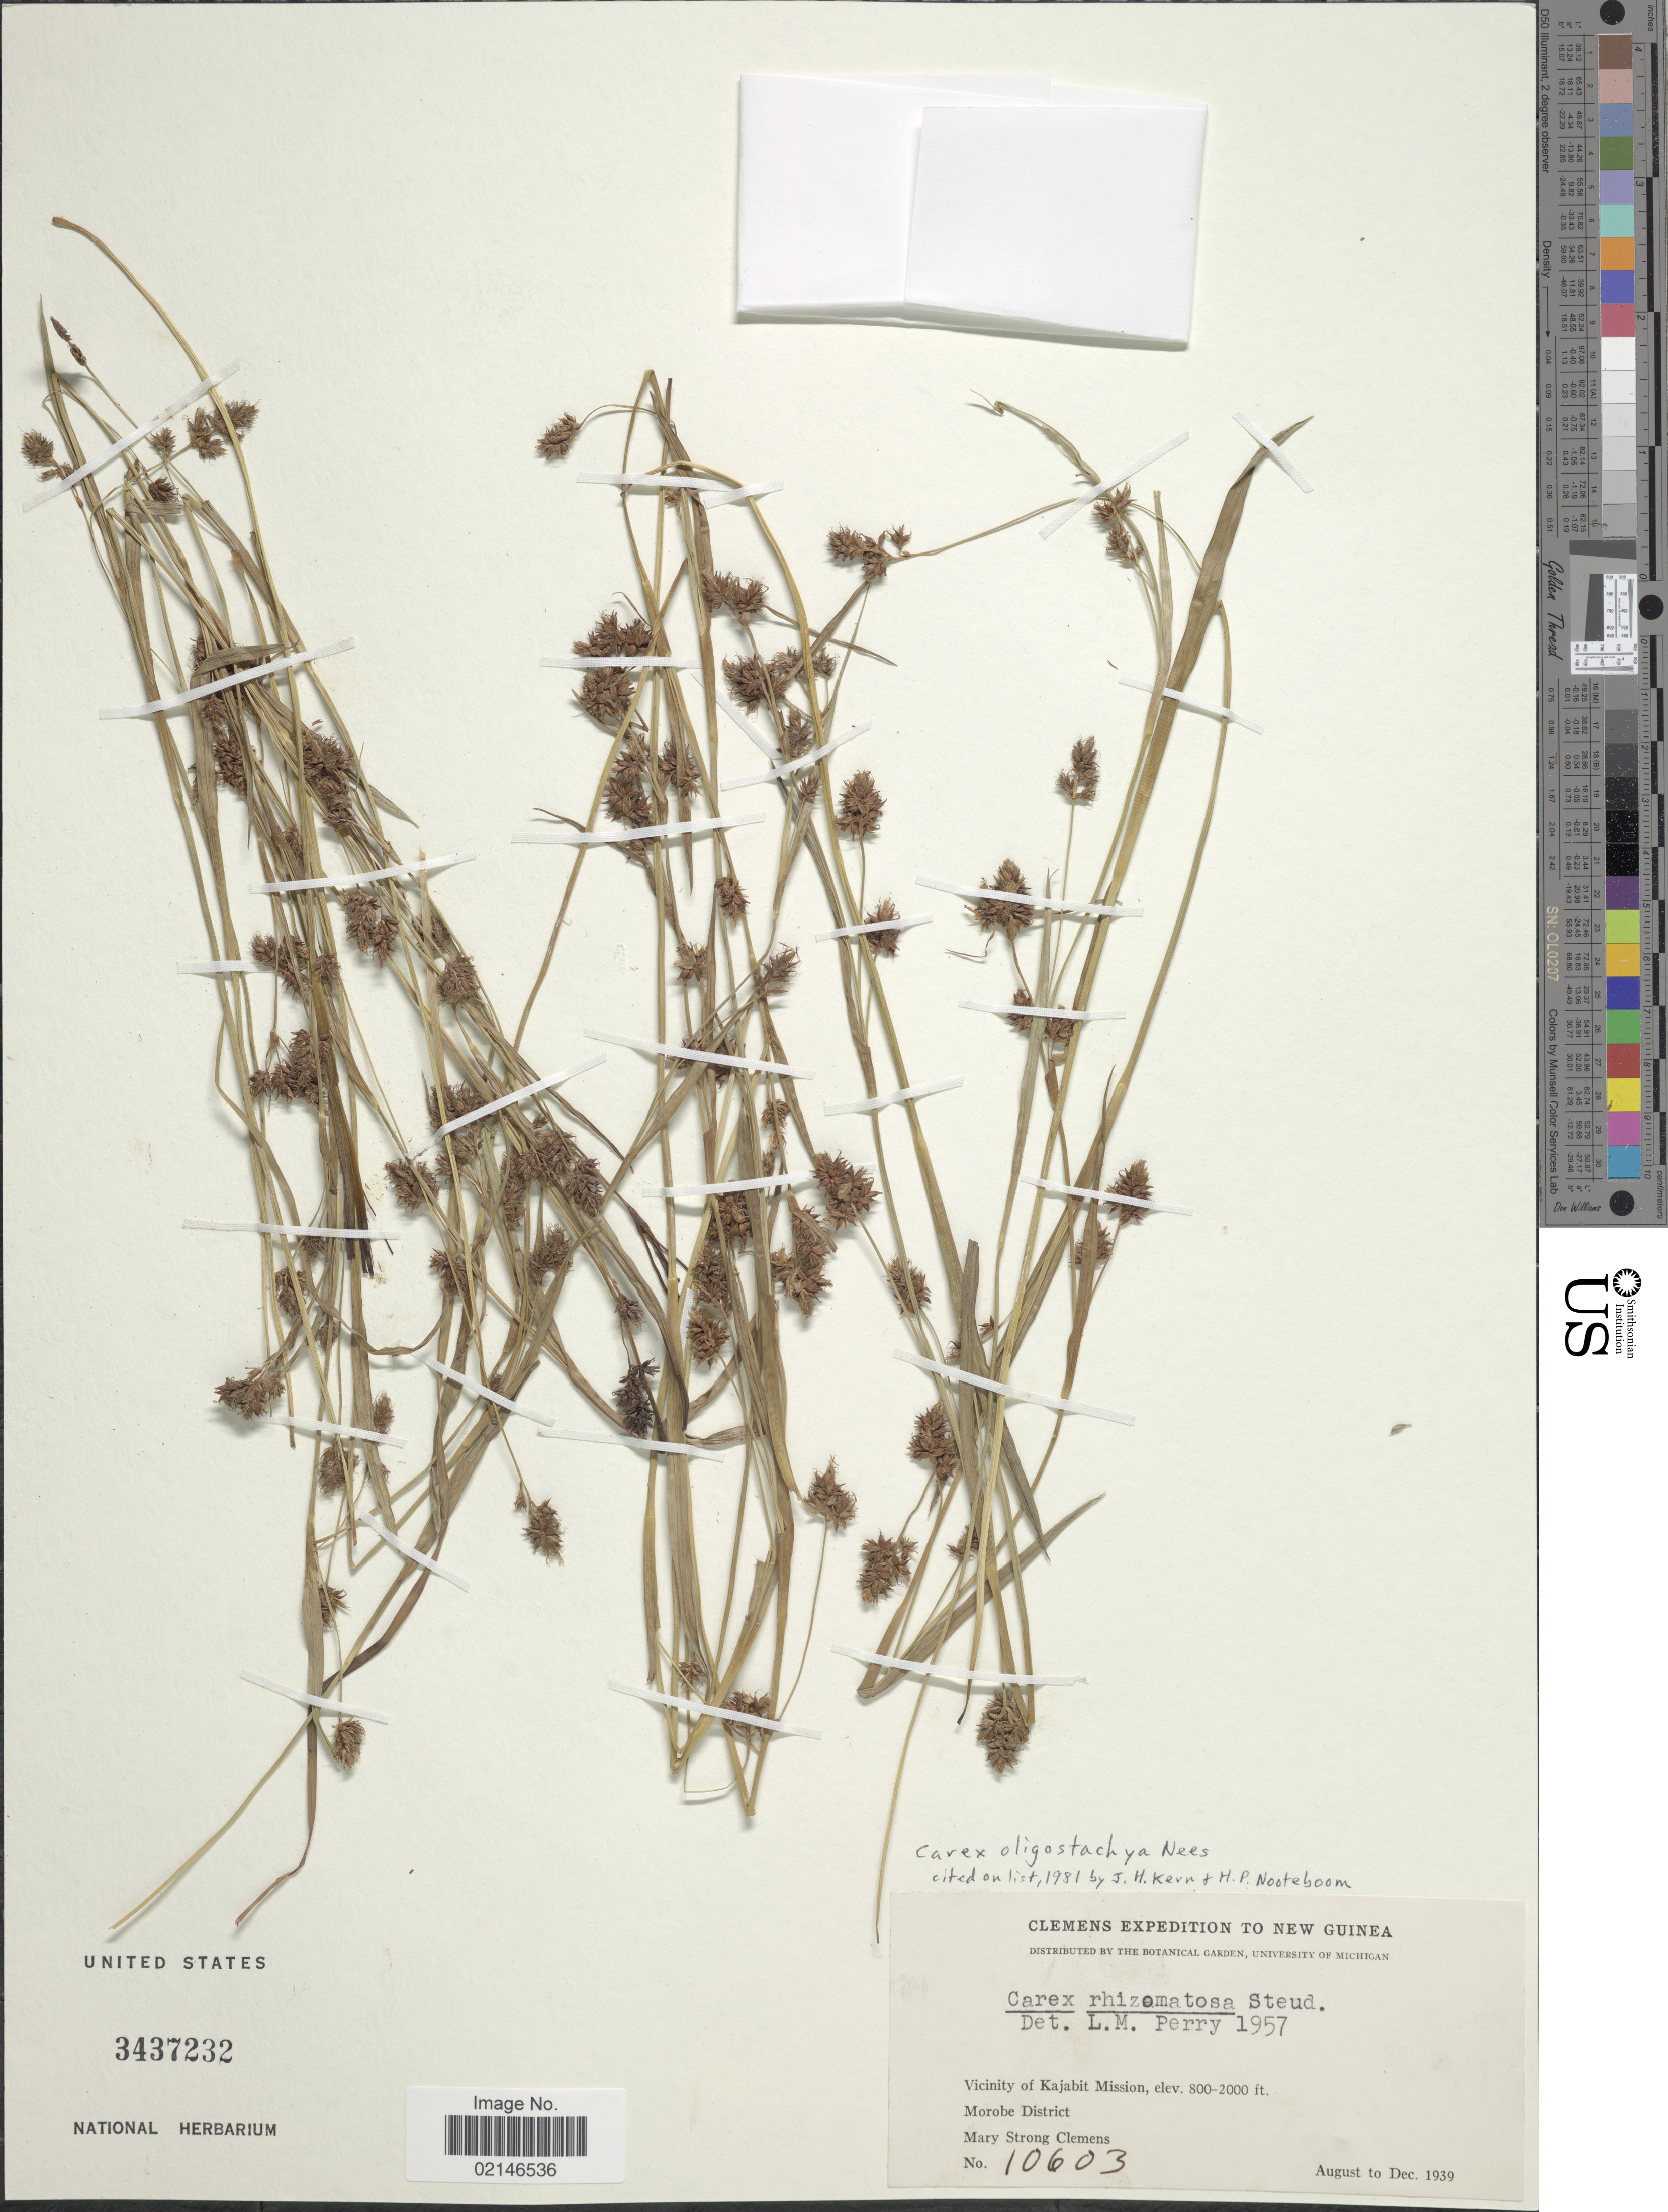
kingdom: Plantae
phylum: Tracheophyta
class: Liliopsida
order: Poales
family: Cyperaceae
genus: Carex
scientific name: Carex oligostachya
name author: Nees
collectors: M. S. Clemens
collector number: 10603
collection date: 1939-08/1939-12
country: Papua New Guinea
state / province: Morobe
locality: New Guinea, Vicinity of Kajabit Mission, Morobe District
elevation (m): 244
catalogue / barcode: US 3437232